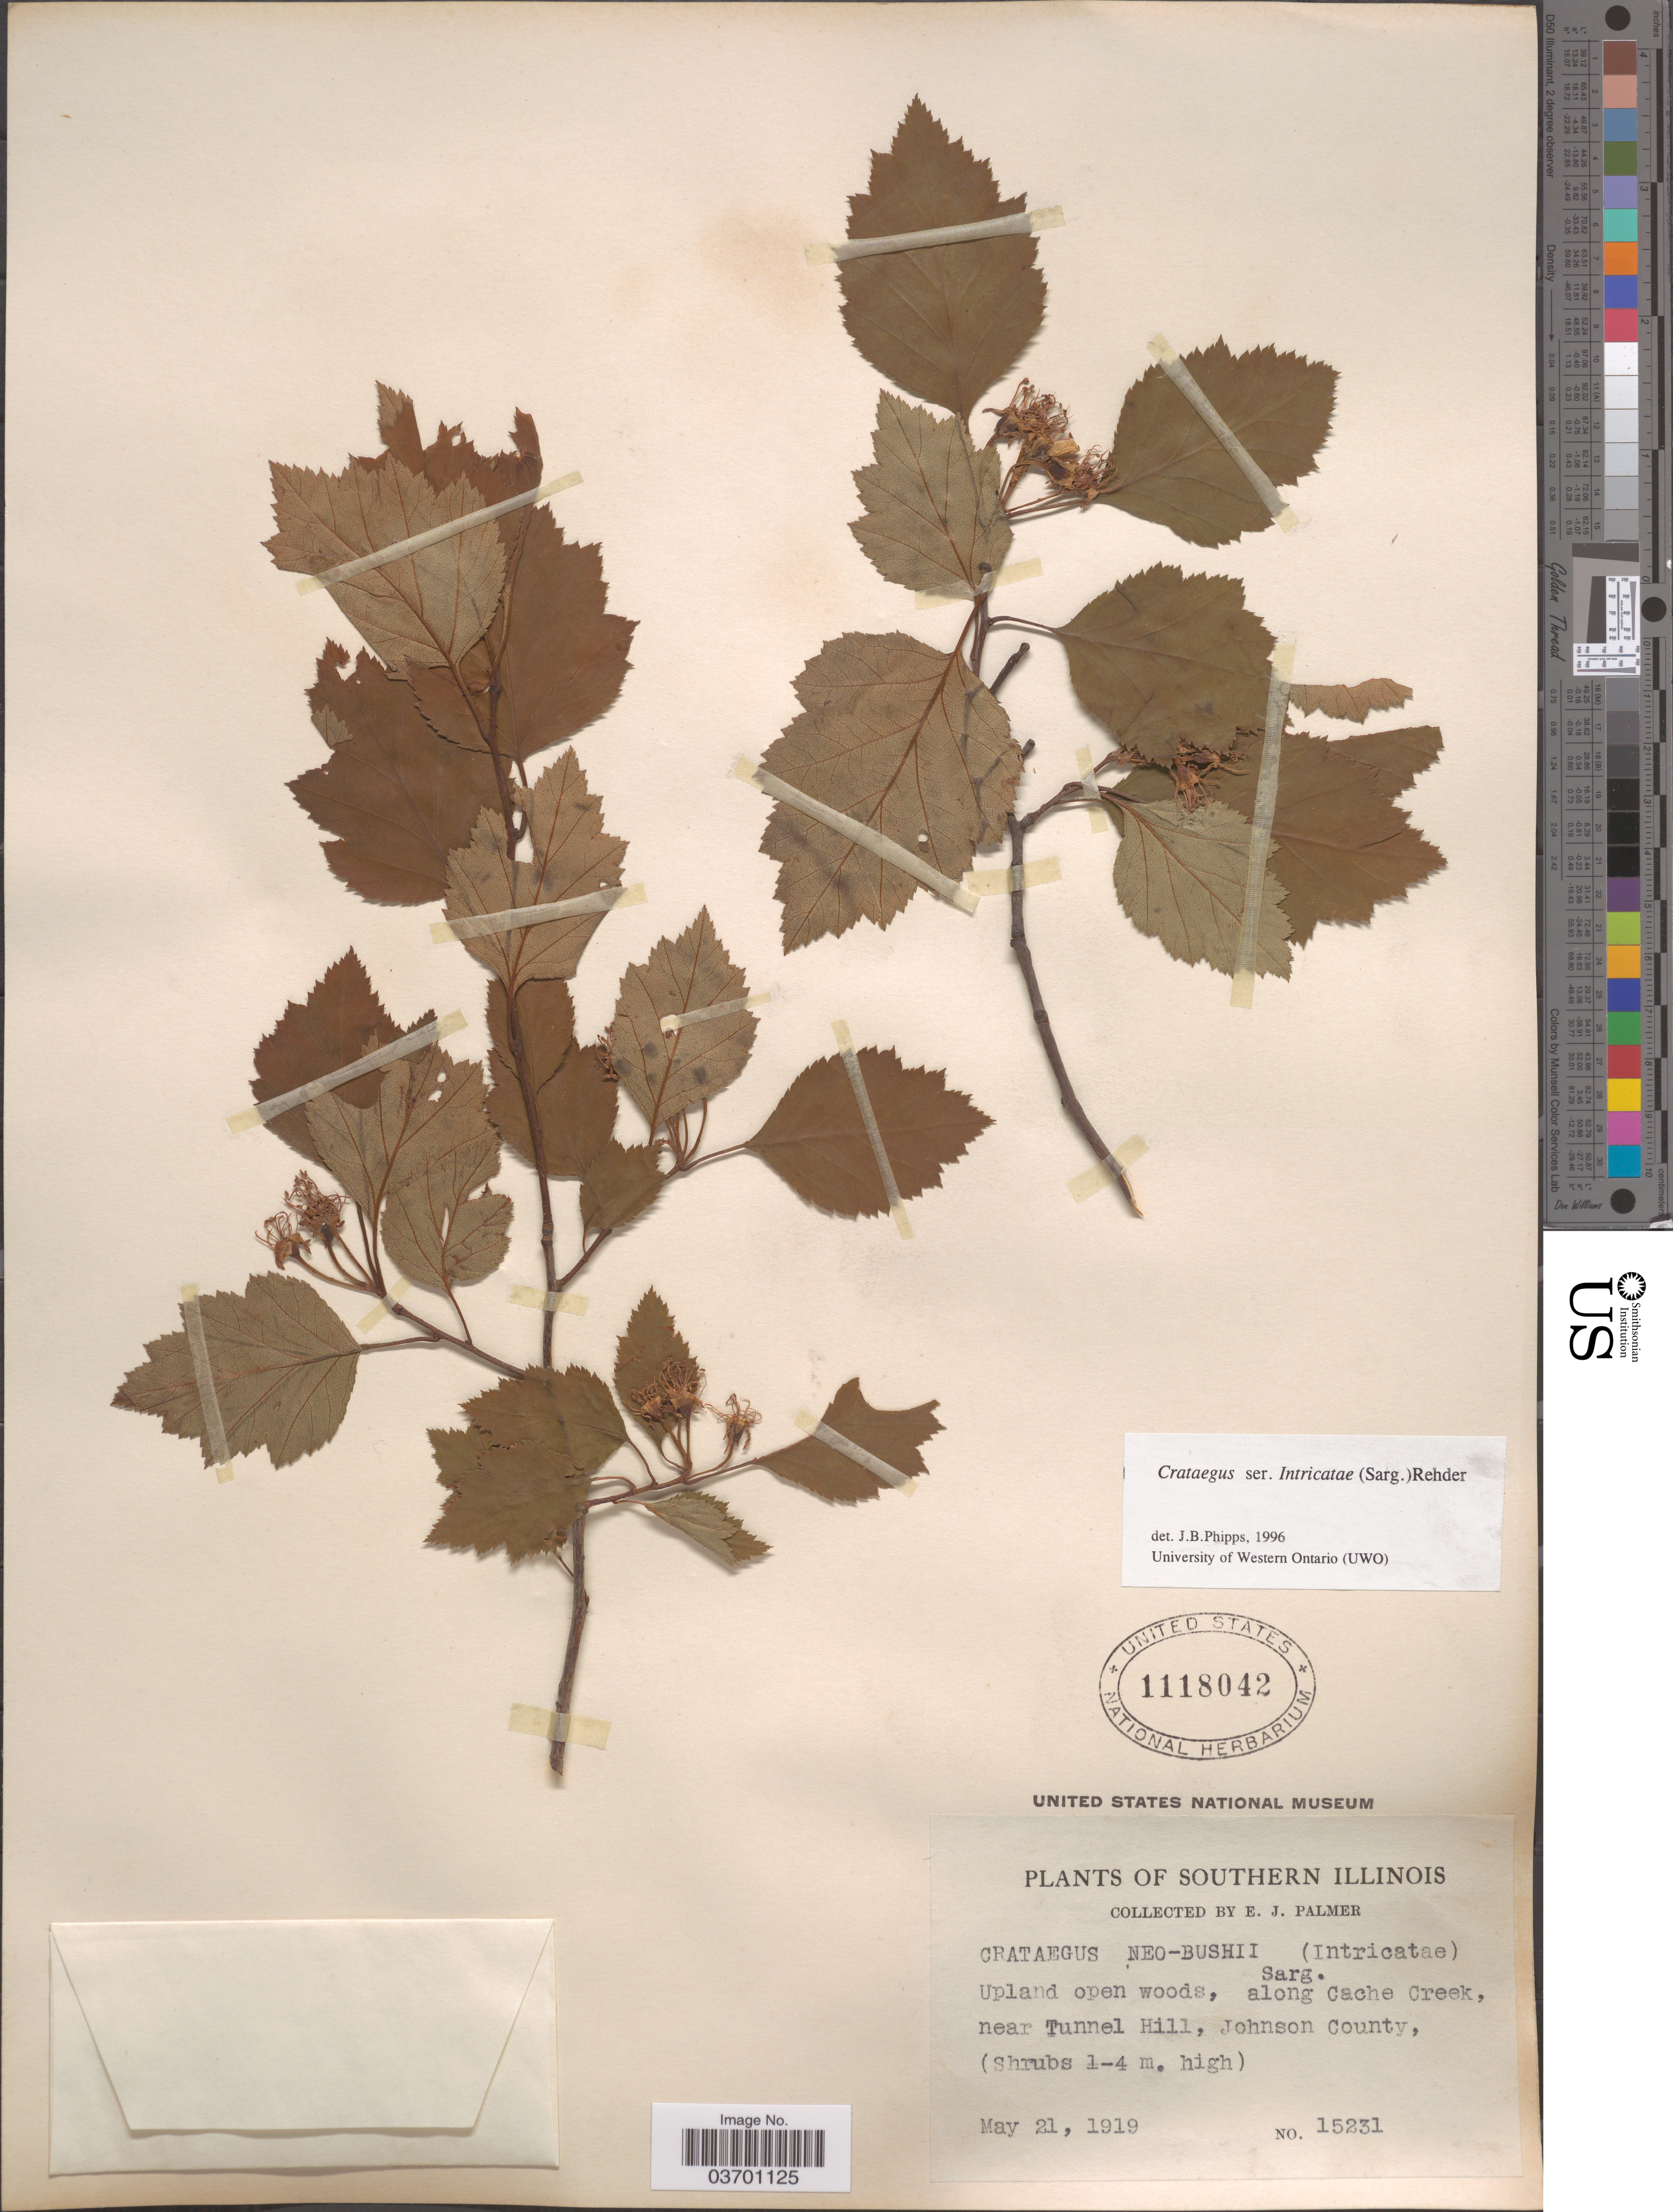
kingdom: Plantae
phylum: Tracheophyta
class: Magnoliopsida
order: Rosales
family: Rosaceae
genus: Crataegus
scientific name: Crataegus neobushii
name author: Sarg.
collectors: E. J. Palmer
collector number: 15231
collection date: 1919-05-21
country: United States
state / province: Illinois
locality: Southern Illinois. Along Cache Creek, near Tunnel Hill, Johnson County.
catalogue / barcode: US 1118042